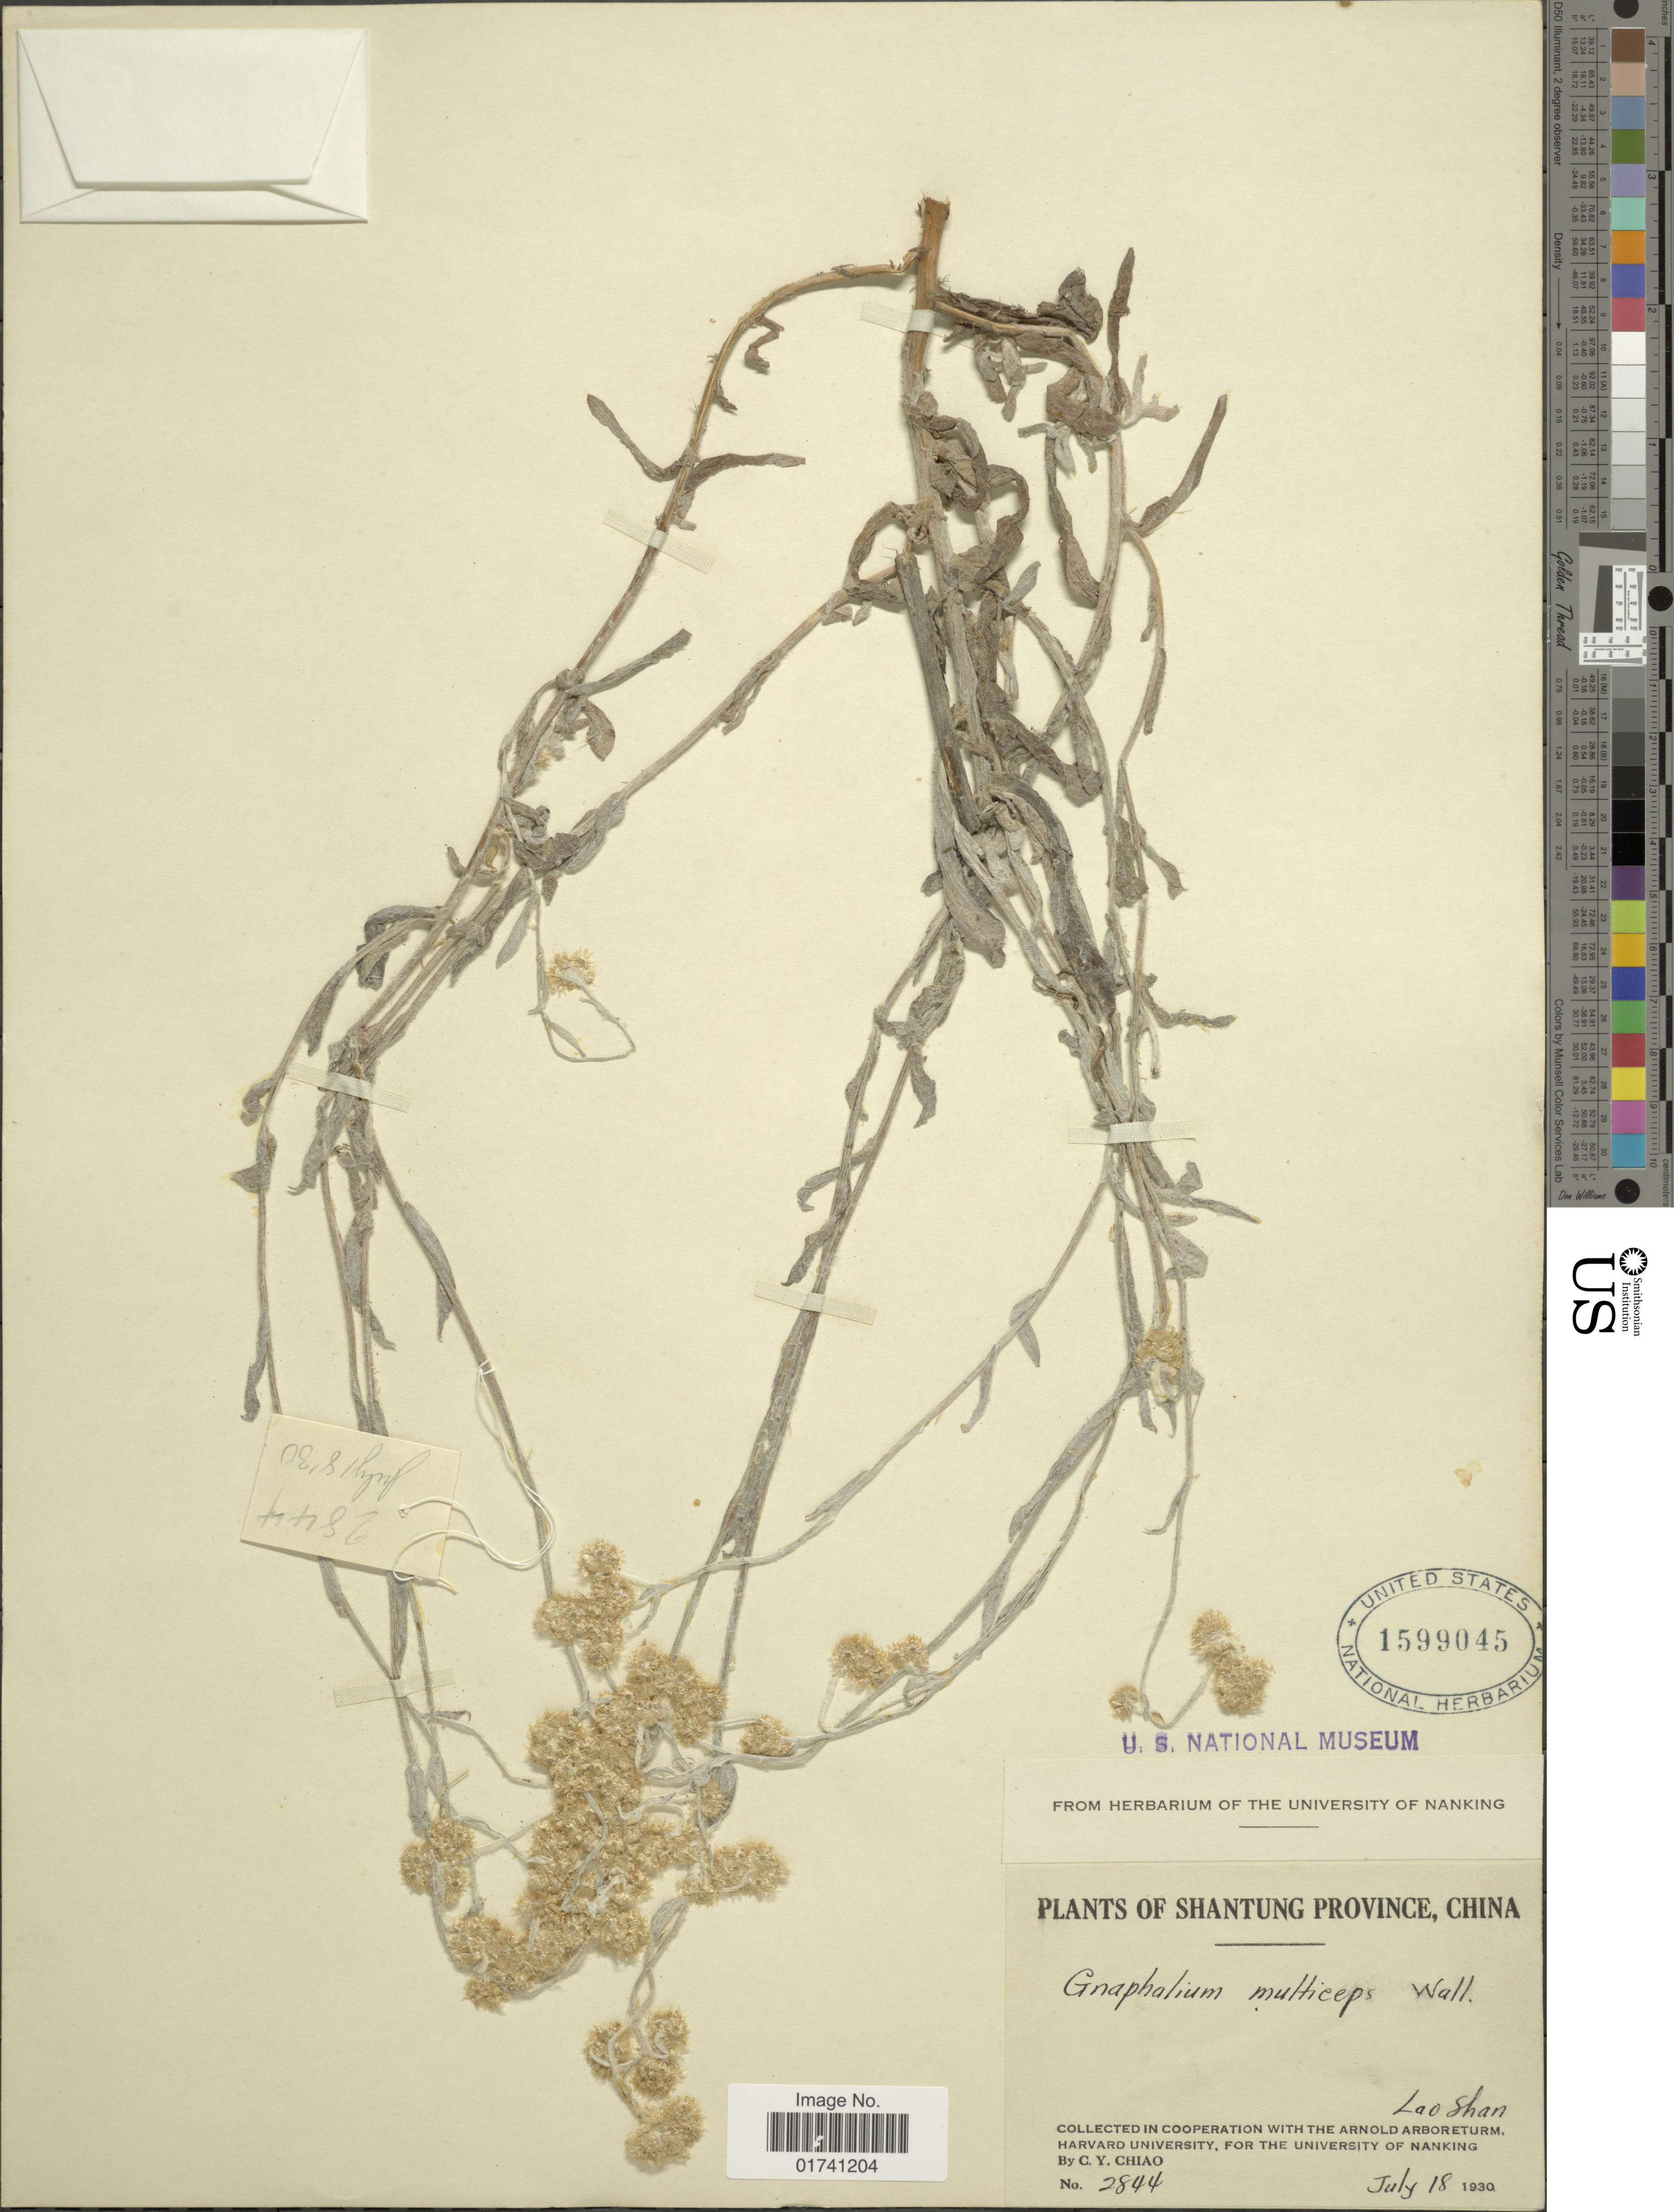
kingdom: Plantae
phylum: Tracheophyta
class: Magnoliopsida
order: Asterales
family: Asteraceae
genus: Laphangium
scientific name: Laphangium affine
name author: (D. Don) Tzvelev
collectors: C. Y. Chiao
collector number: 2844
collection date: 1930-07-18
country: China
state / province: Shandong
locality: Shantung Province. Lao Shan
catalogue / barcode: US 1599045